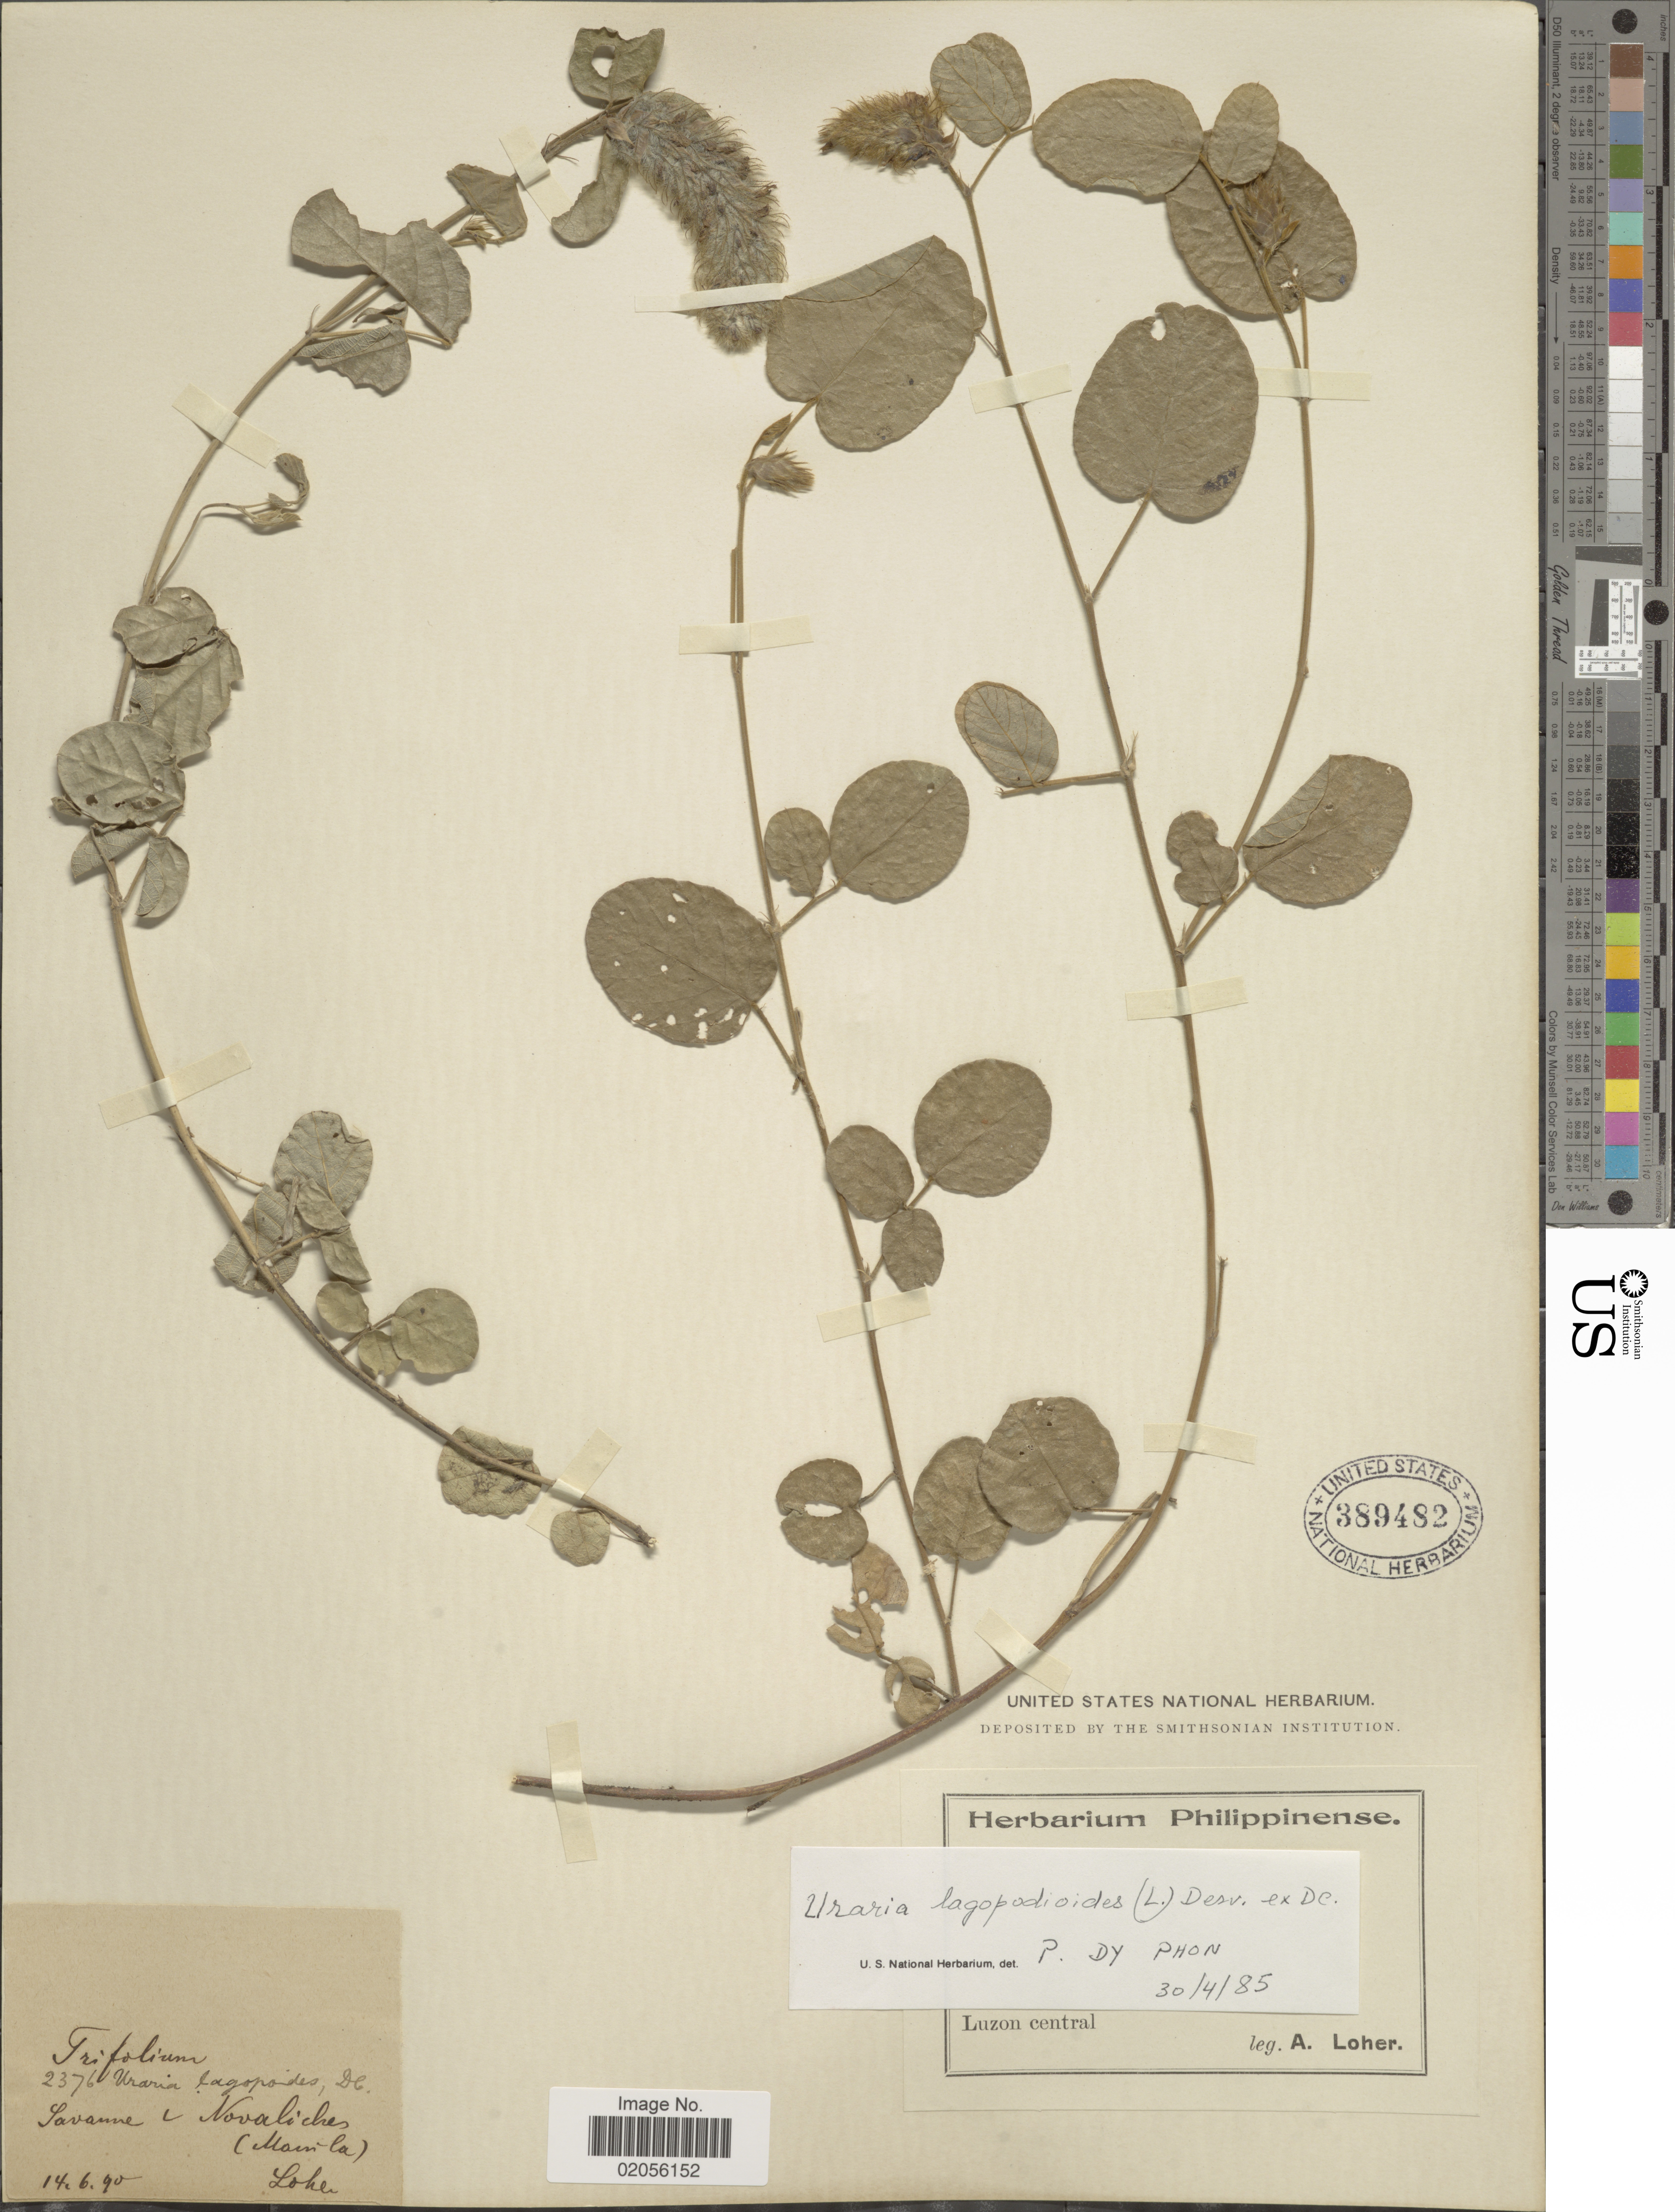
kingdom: Plantae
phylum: Tracheophyta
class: Magnoliopsida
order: Fabales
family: Fabaceae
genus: Uraria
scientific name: Uraria lagopodioides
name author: (L.) Desv. ex DC.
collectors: A. Loher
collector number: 2376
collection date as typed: Transcribed d/m/y: 14/6/90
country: Philippines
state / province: Central Luzon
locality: Savanne v Novaliches (Manila)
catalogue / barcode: US 389482